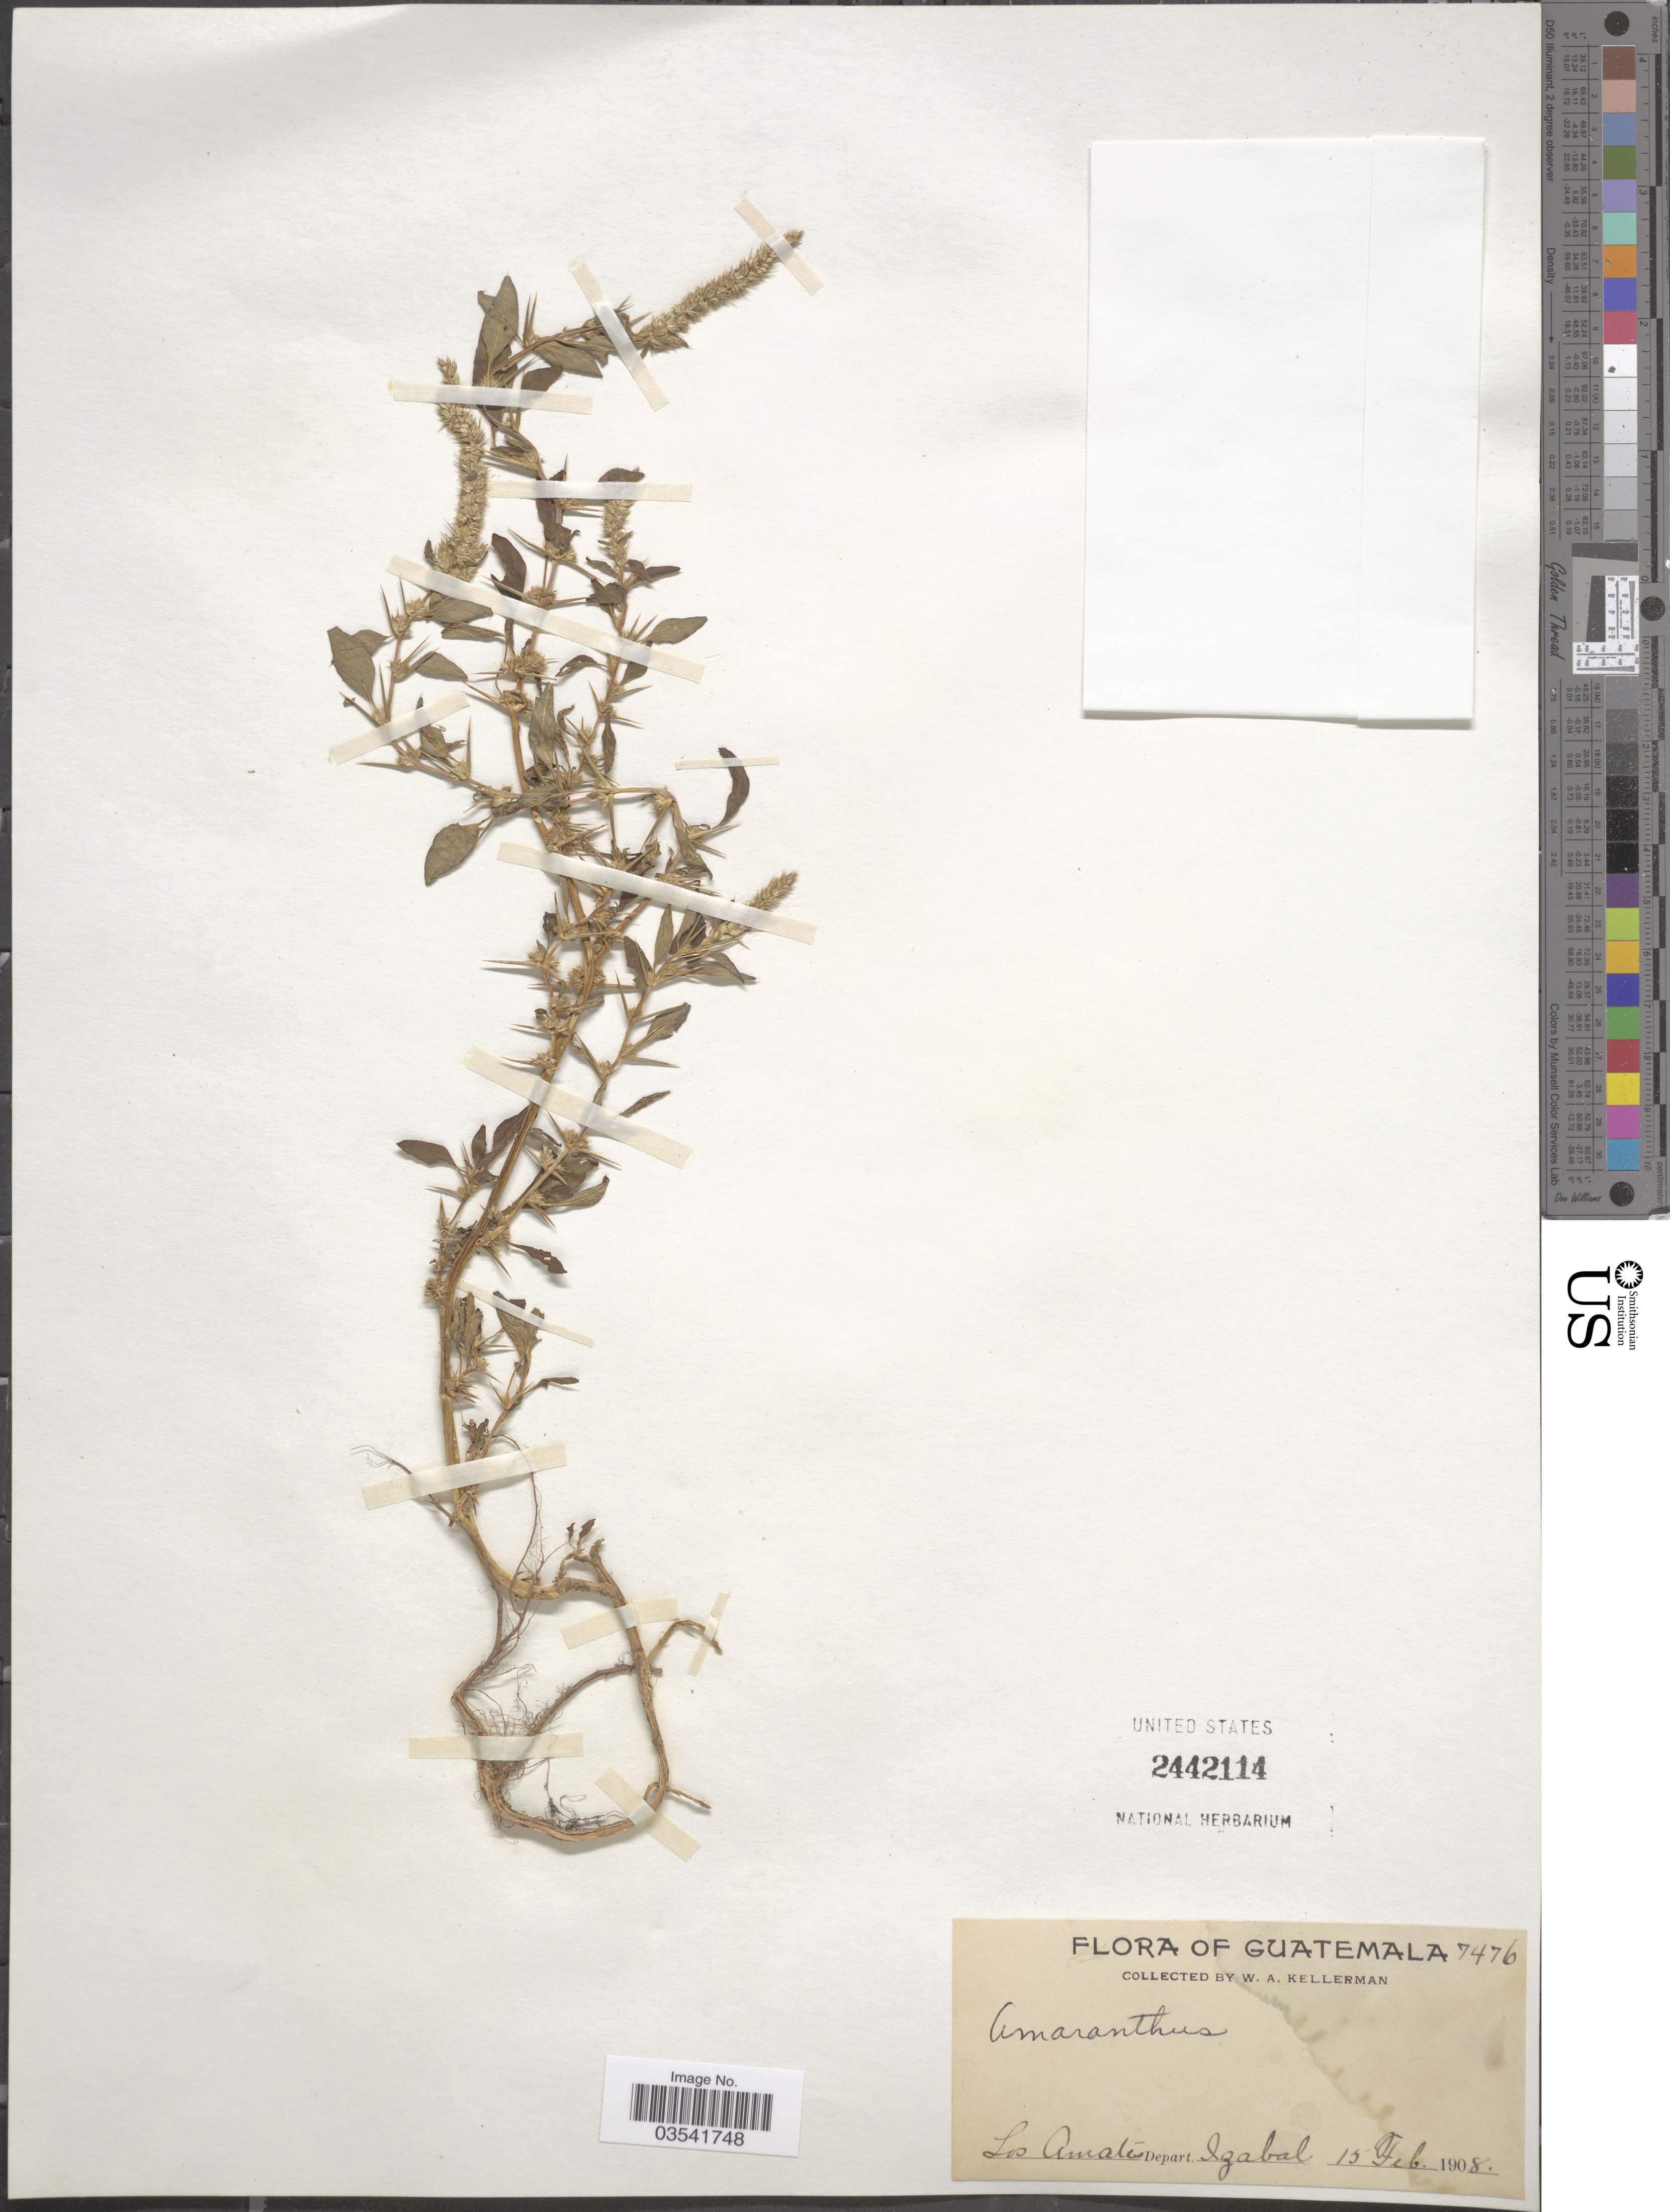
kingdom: Plantae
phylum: Tracheophyta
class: Magnoliopsida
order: Caryophyllales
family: Amaranthaceae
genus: Amaranthus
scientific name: Amaranthus sp.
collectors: W. Kellerman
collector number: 7476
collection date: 1908-02-15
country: Guatemala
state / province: Izabal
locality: Los Amates, Depart. Izabal.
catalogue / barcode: US 2442114